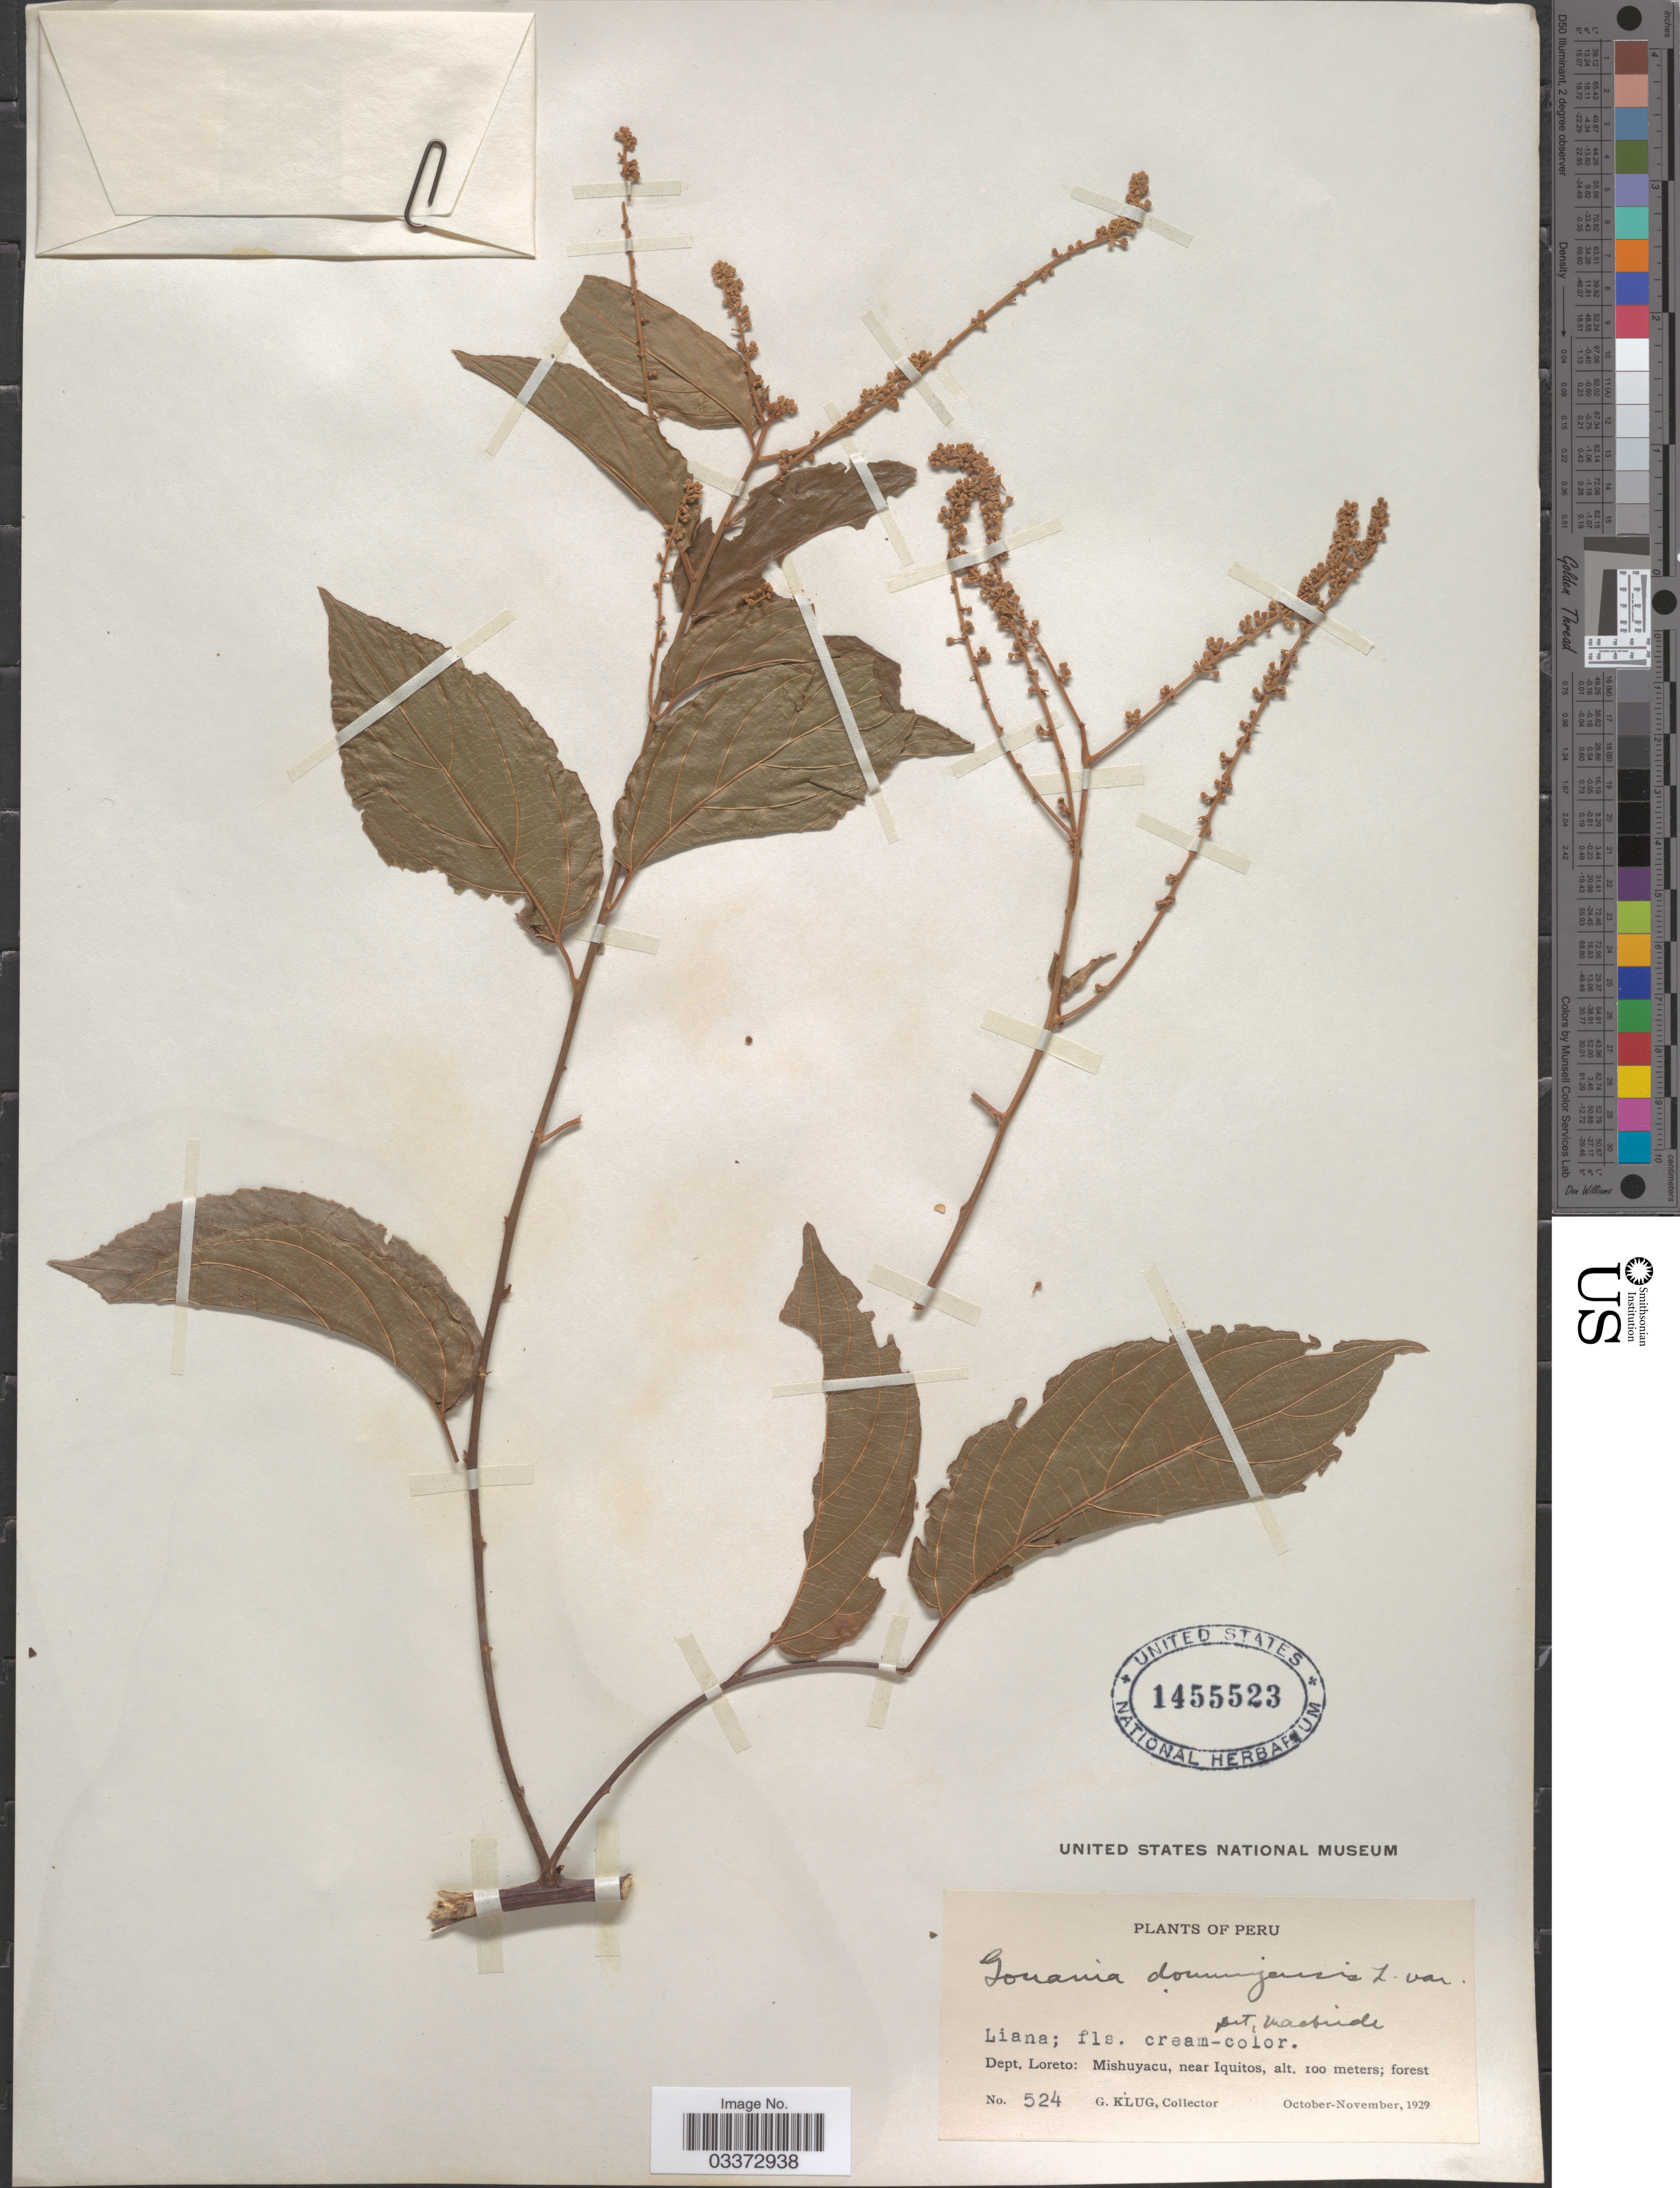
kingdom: Plantae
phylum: Tracheophyta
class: Magnoliopsida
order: Rosales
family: Rhamnaceae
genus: Gouania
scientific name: Gouania lupuloides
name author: (L.) Urb.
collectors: G. Klug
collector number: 524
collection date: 1929-10/1929-11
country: Peru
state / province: Loreto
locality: Dept. Loreto: Mishuyacu, near Iquitos.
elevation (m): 100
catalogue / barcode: US 1455523